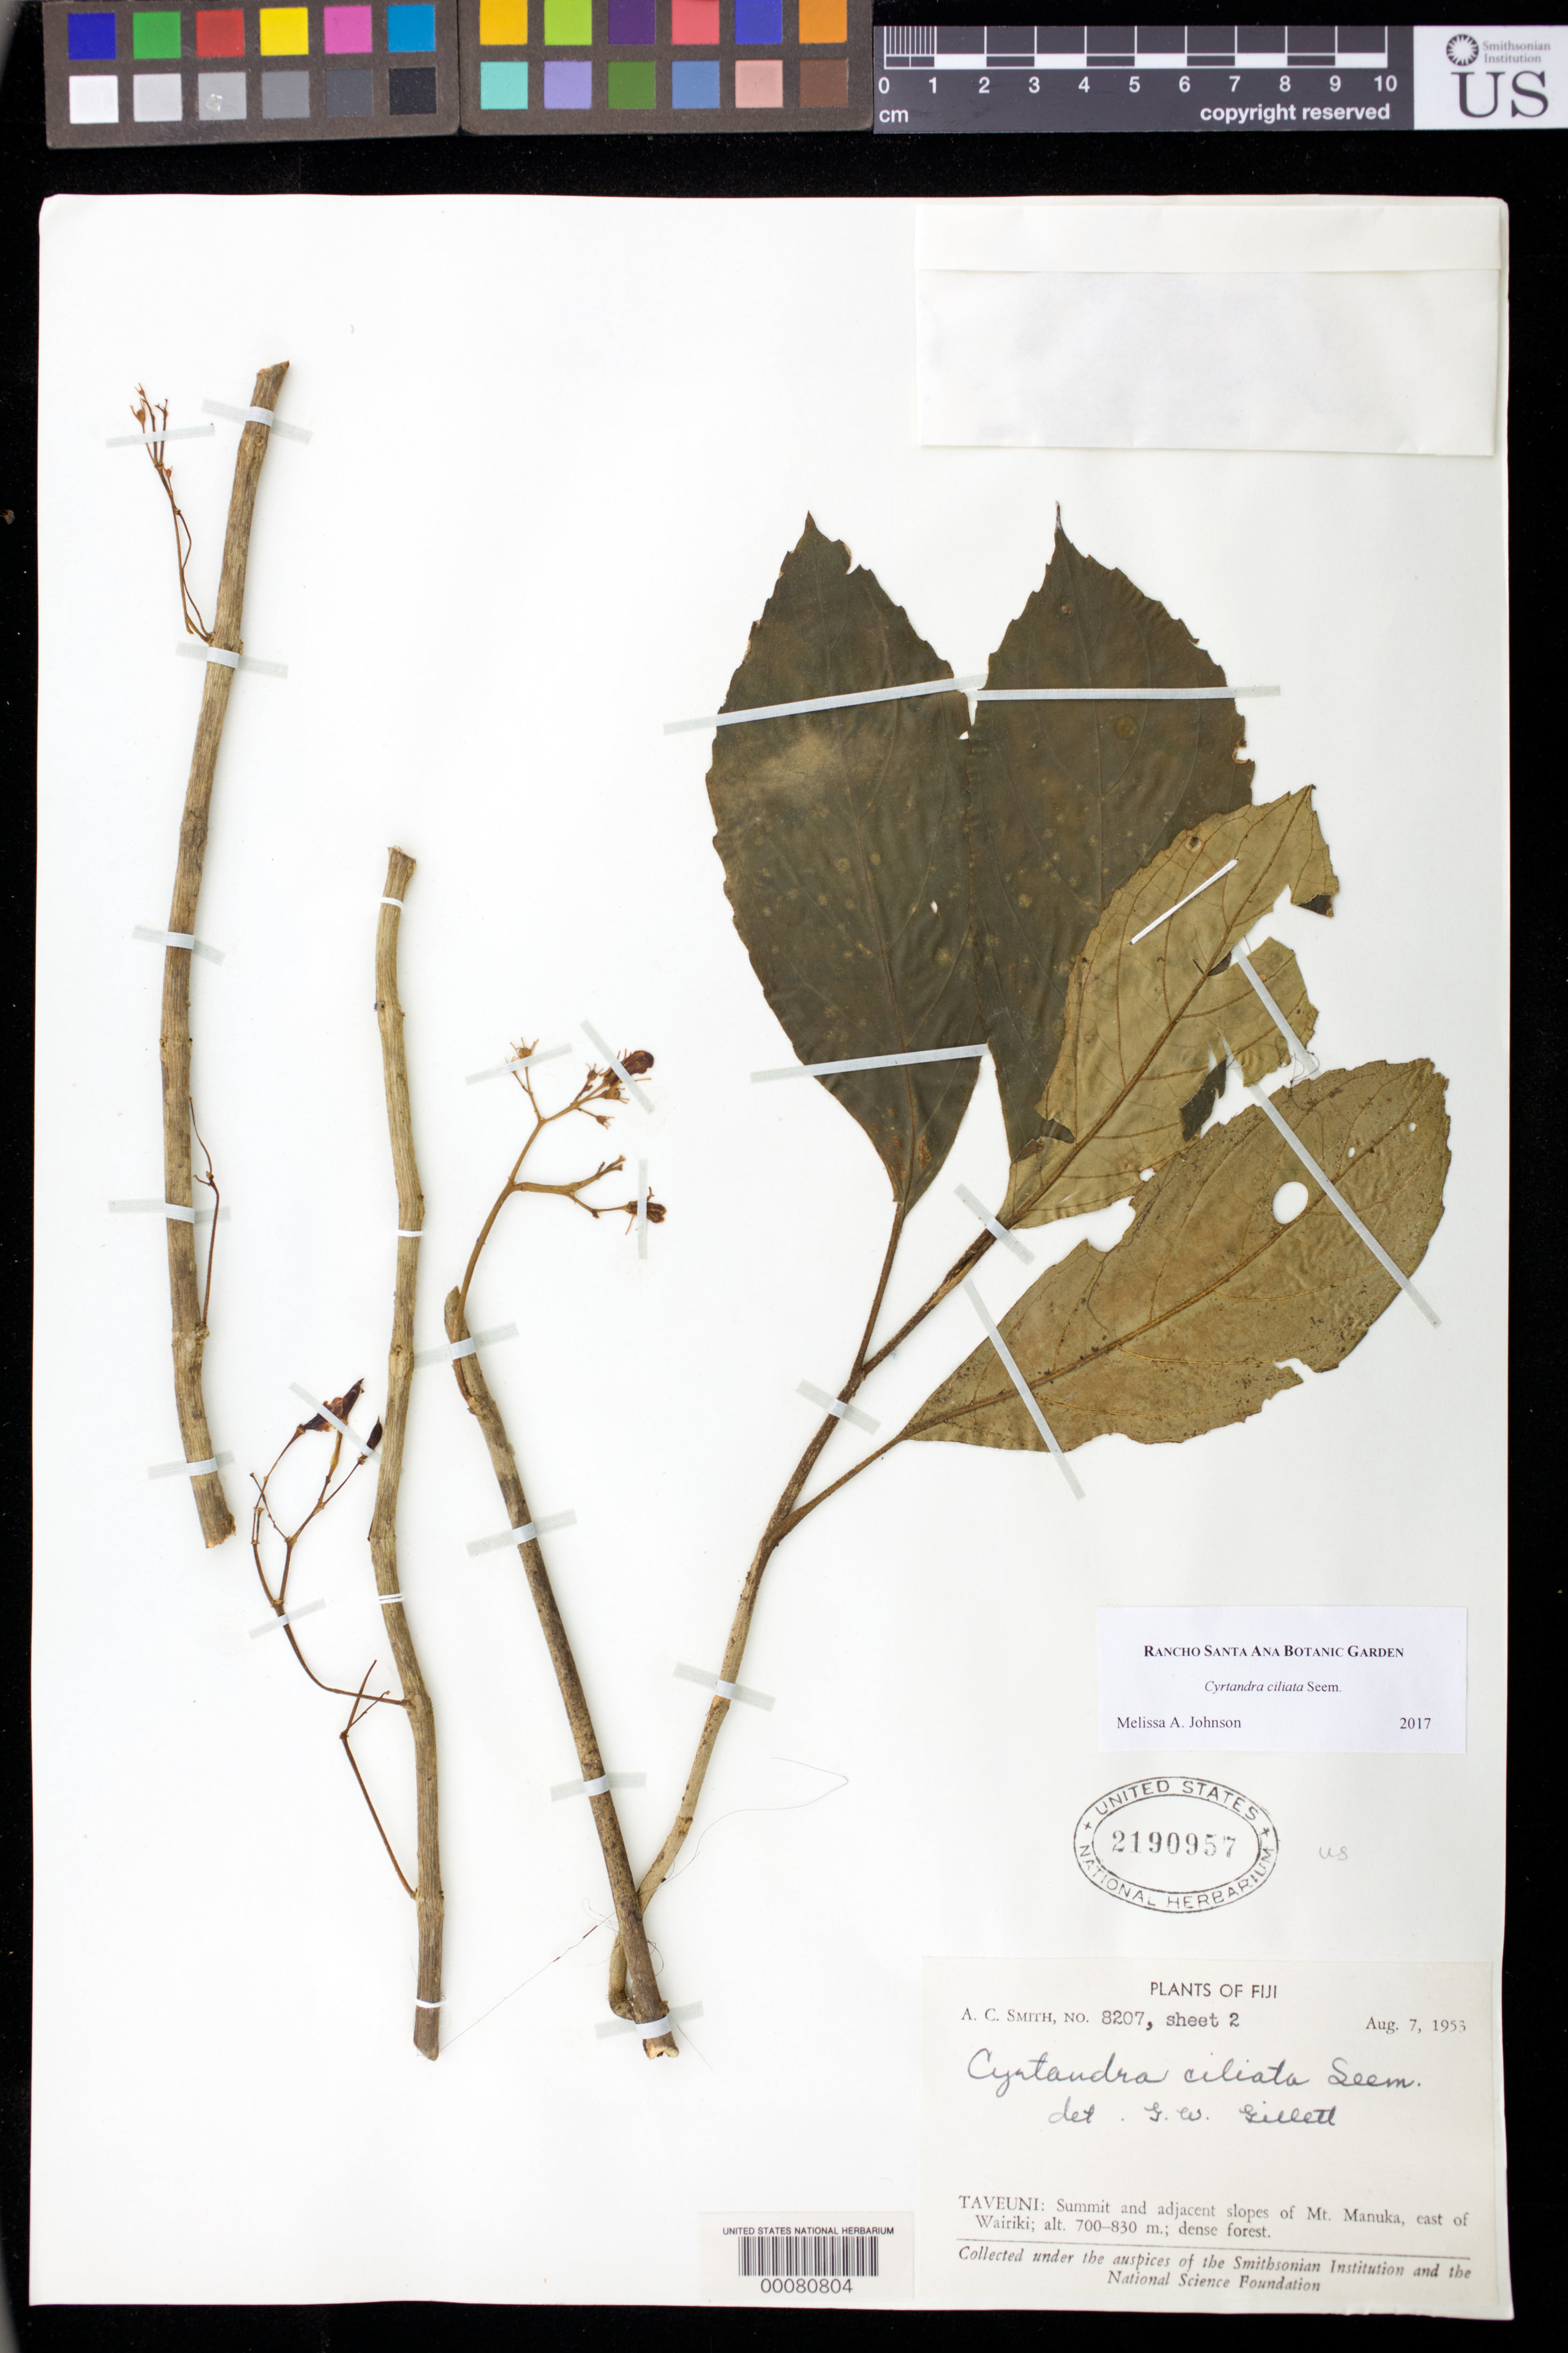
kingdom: Plantae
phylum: Tracheophyta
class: Magnoliopsida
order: Lamiales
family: Gesneriaceae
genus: Cyrtandra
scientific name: Cyrtandra ciliata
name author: Seem.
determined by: Johnson, Melissa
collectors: A. C. Smith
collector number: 8207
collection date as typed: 07 Aug 1953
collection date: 1953-08-07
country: Fiji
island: Taveuni I.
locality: Taveuni, summit and adjacent slopes of mt manuka, e of wairiki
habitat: Dense forest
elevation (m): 700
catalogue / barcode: US 2190957